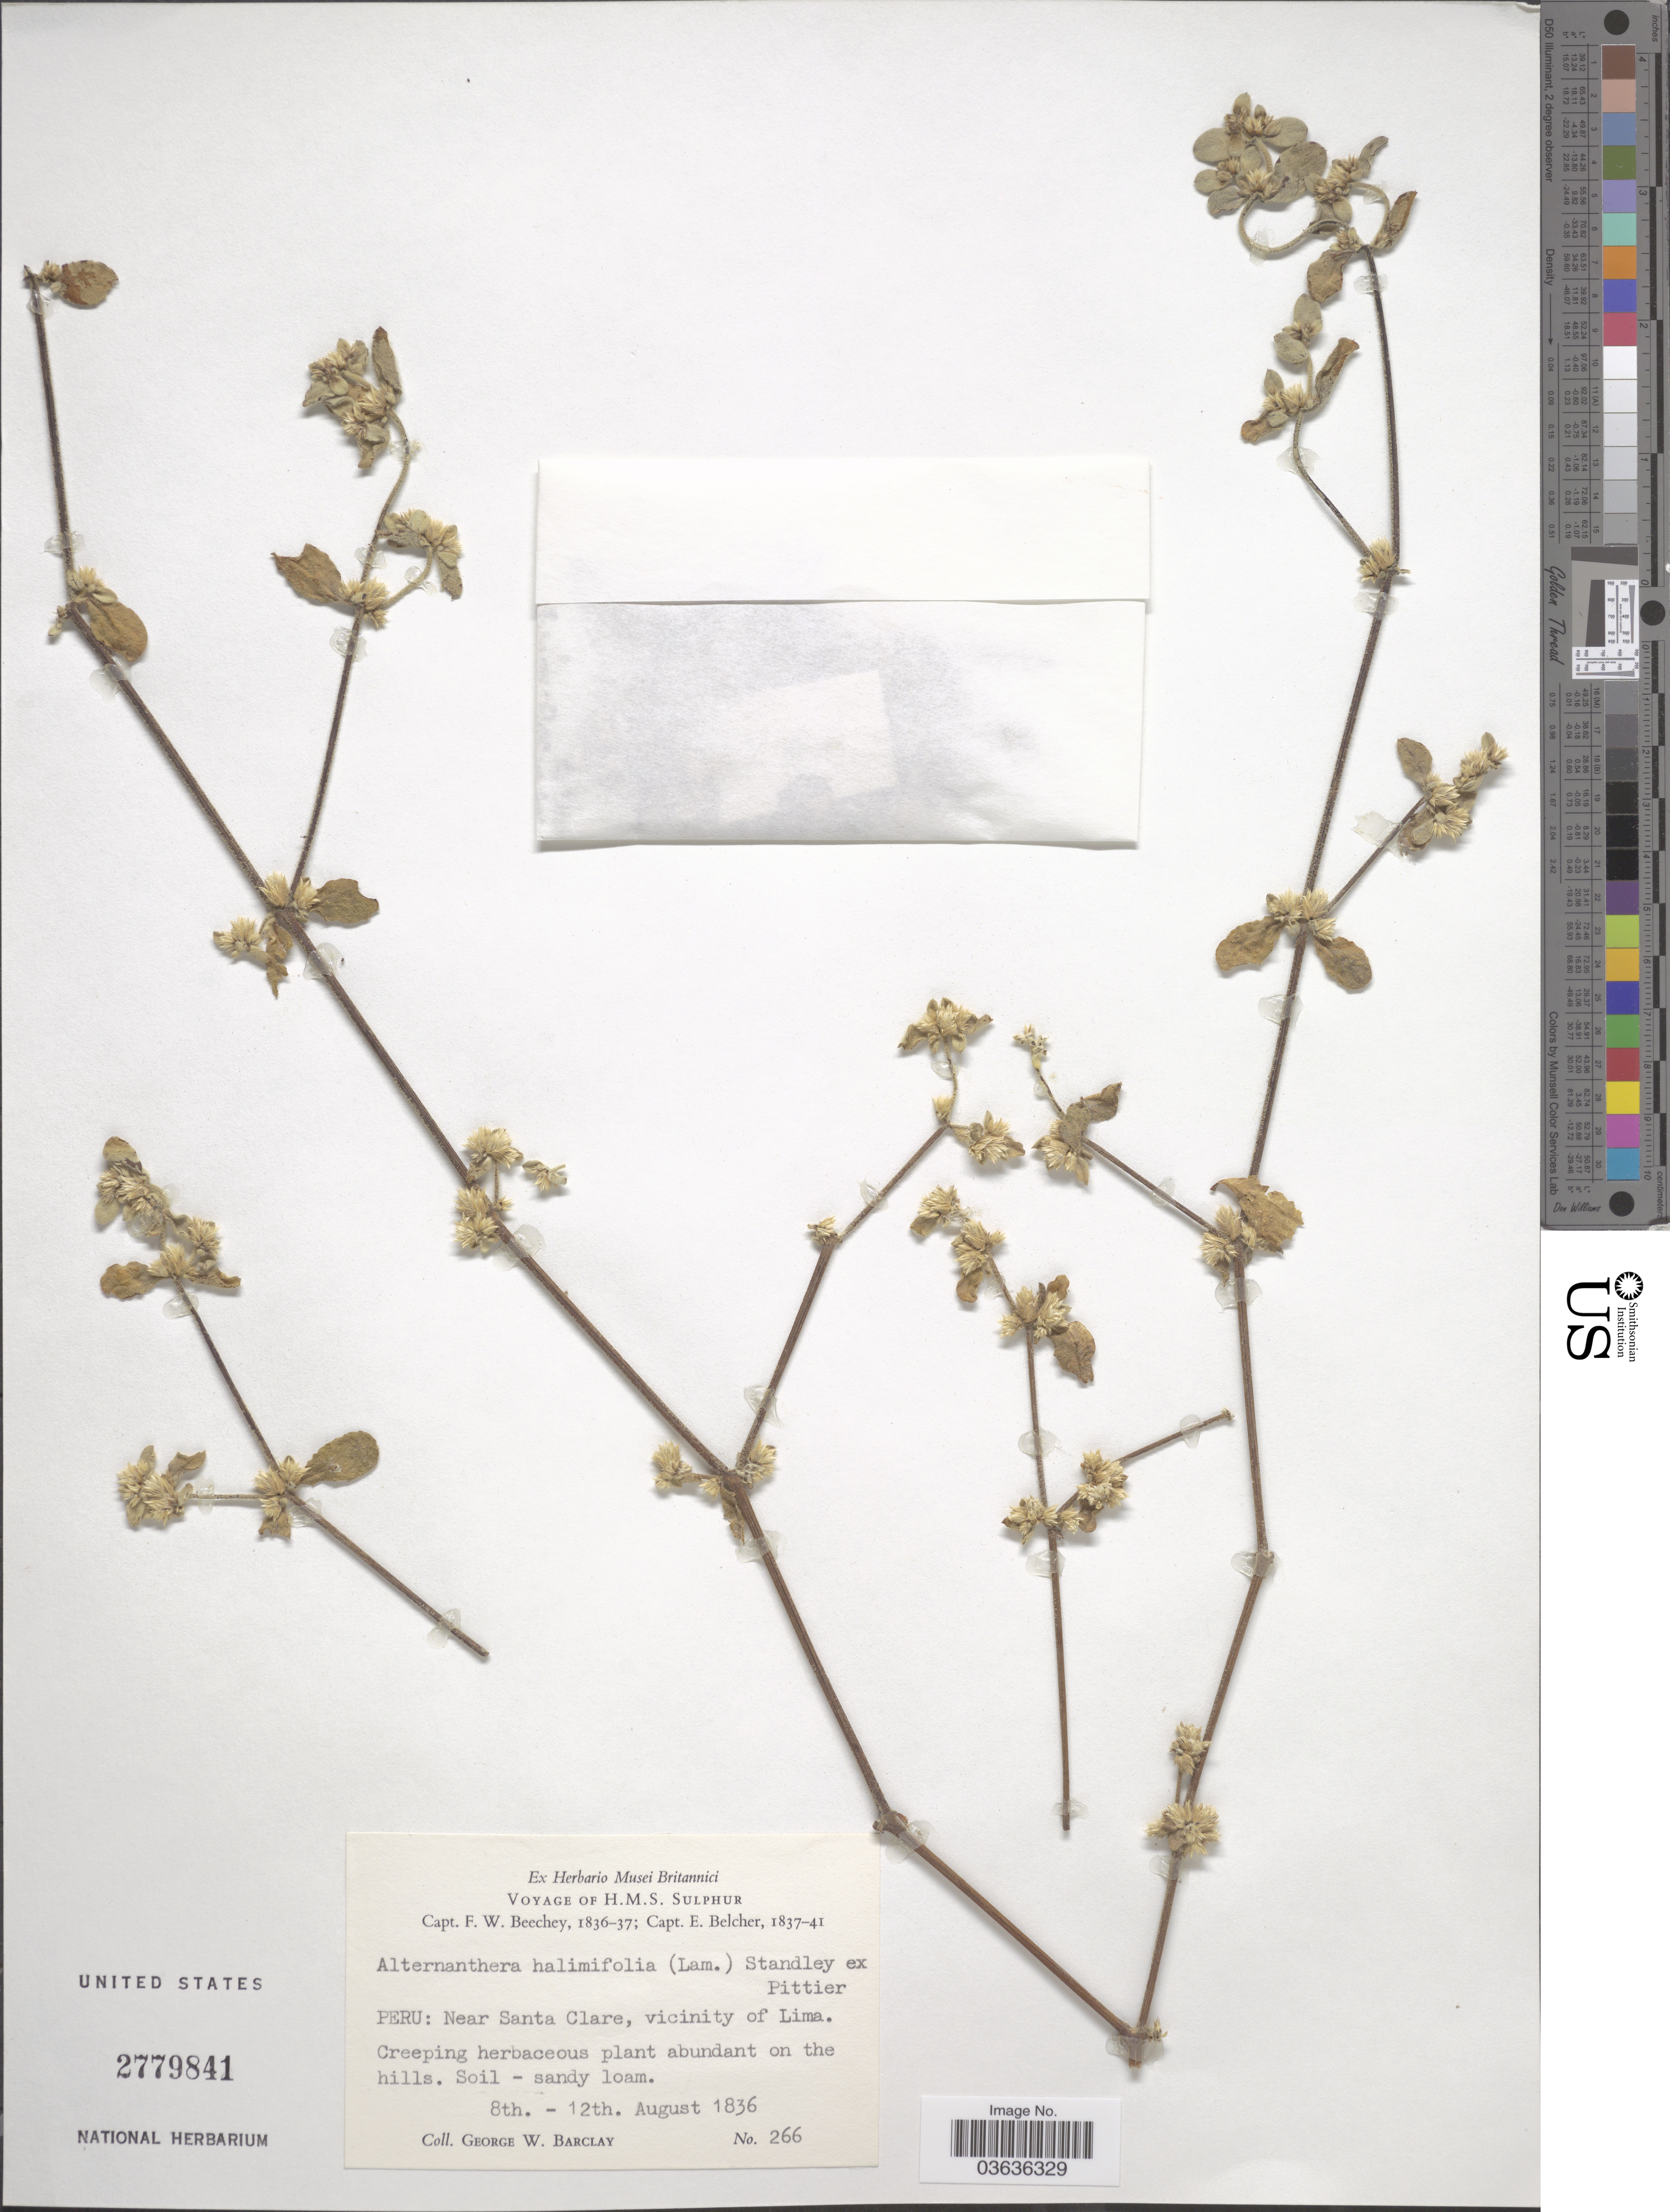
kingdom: Plantae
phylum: Tracheophyta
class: Magnoliopsida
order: Caryophyllales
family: Amaranthaceae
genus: Alternanthera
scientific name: Alternanthera halimifolia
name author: (Lam.) Standl. ex Pittier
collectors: G. W. Barclay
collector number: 266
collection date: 1836-08-08/1836-08-12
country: Peru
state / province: Lima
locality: Near Santa Clare, vicinity of Lima.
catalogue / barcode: US 2779841